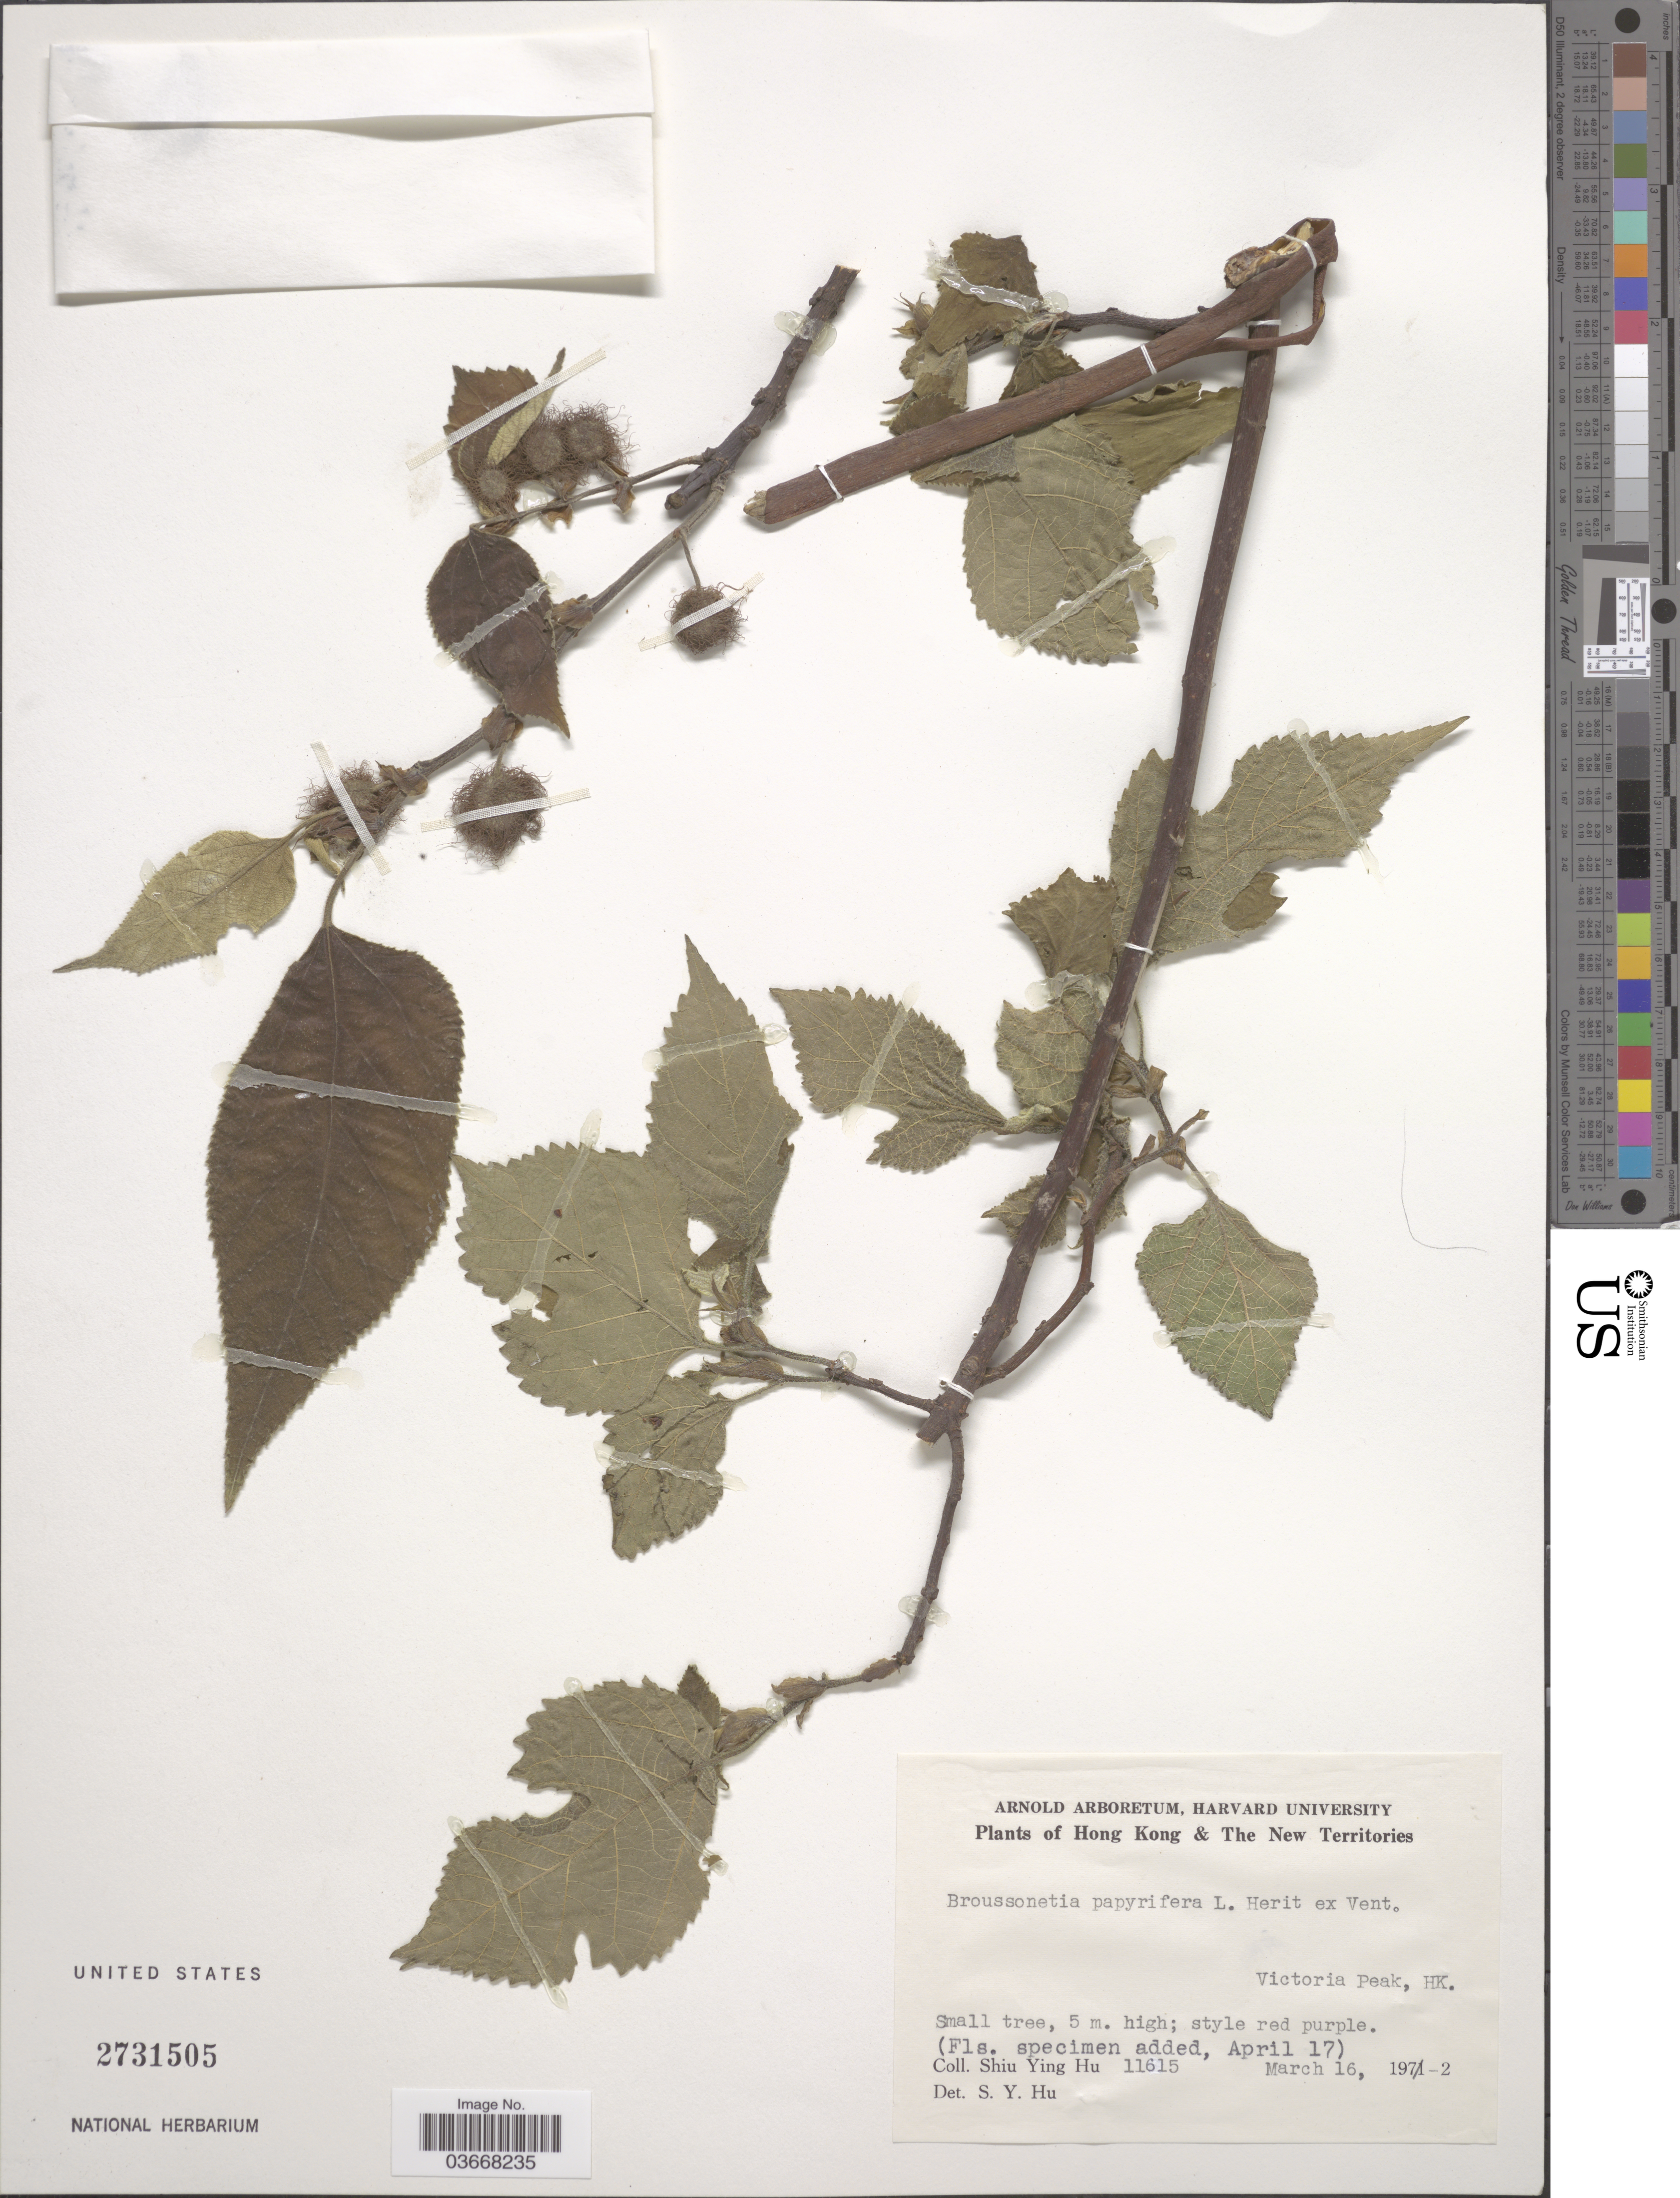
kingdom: Plantae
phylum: Tracheophyta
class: Magnoliopsida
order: Rosales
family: Moraceae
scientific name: Broussoneta papyrifera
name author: (L.) L'Hér. ex Vent.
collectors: S. Y. Hu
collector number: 11615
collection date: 1972-03-16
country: China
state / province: Hong Kong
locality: The New Territories. Victoria Peak.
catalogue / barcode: US 2731505